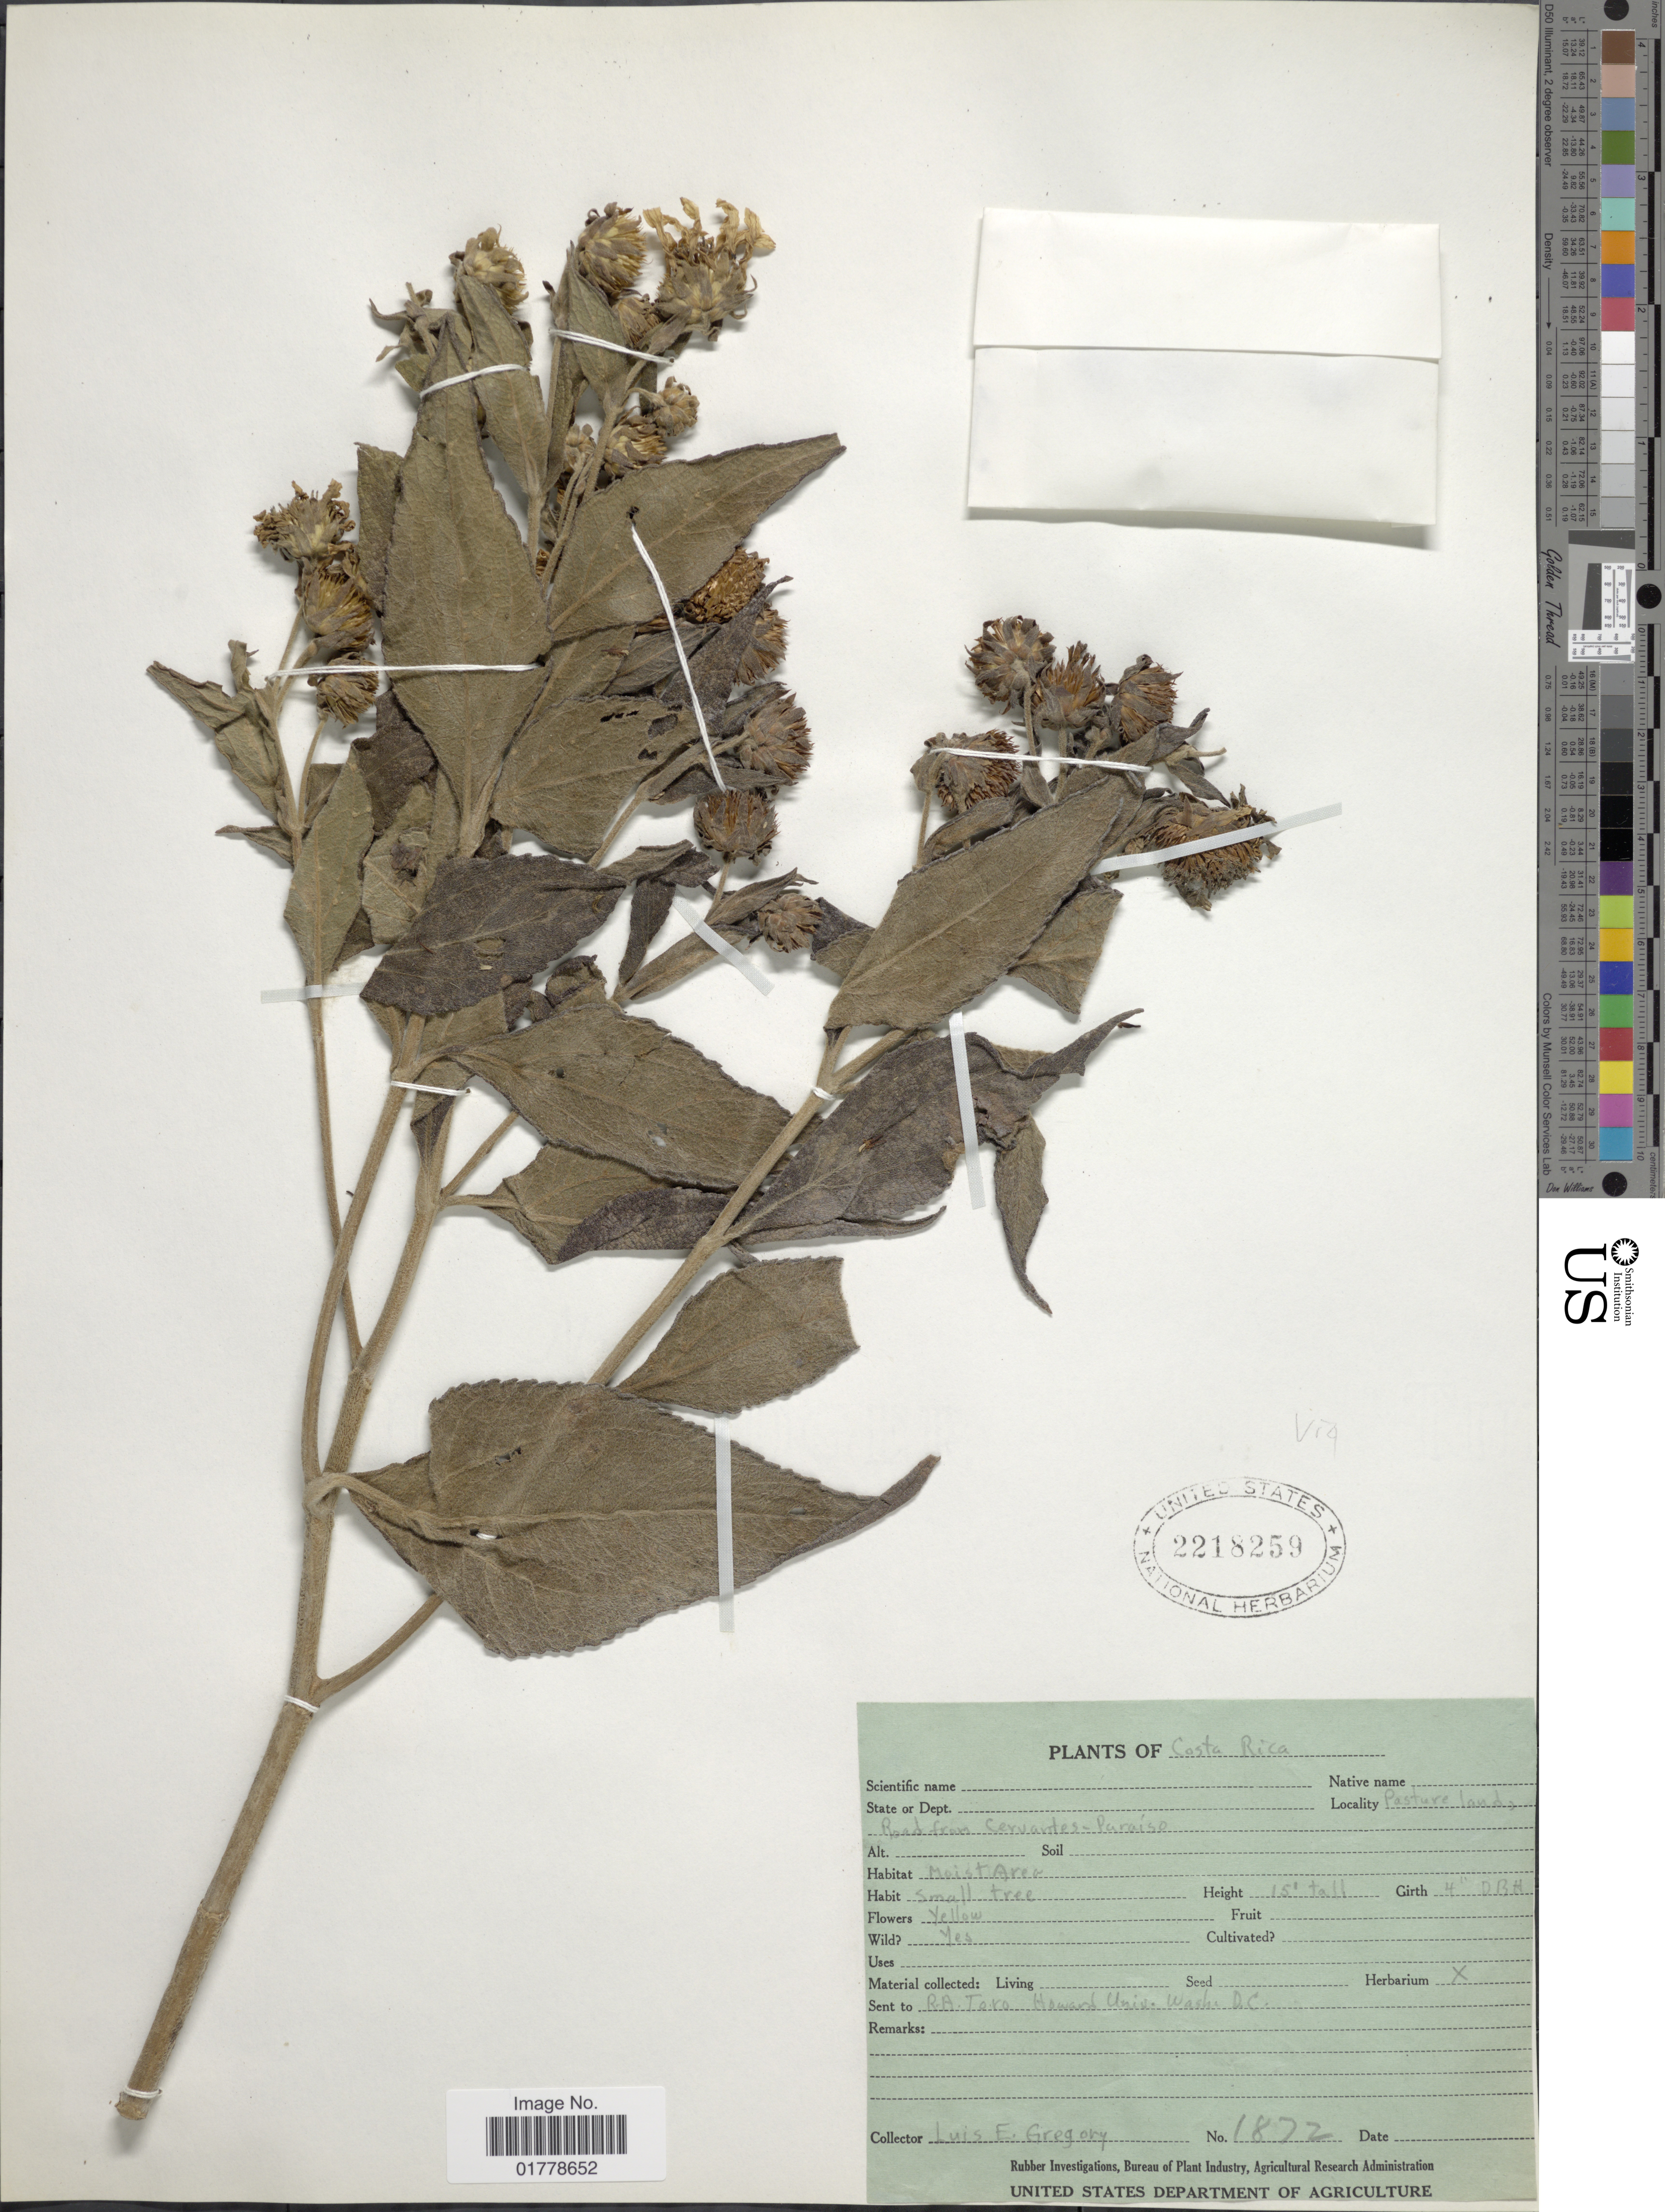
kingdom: Plantae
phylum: Tracheophyta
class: Magnoliopsida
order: Asterales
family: Asteraceae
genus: Oyedaea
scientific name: Oyedaea verbesinoides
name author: DC.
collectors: L. E. Gregory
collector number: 1872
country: Costa Rica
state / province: Cartago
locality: Pasture lands, road from Cervantes - Paraíso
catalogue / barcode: US 2218259